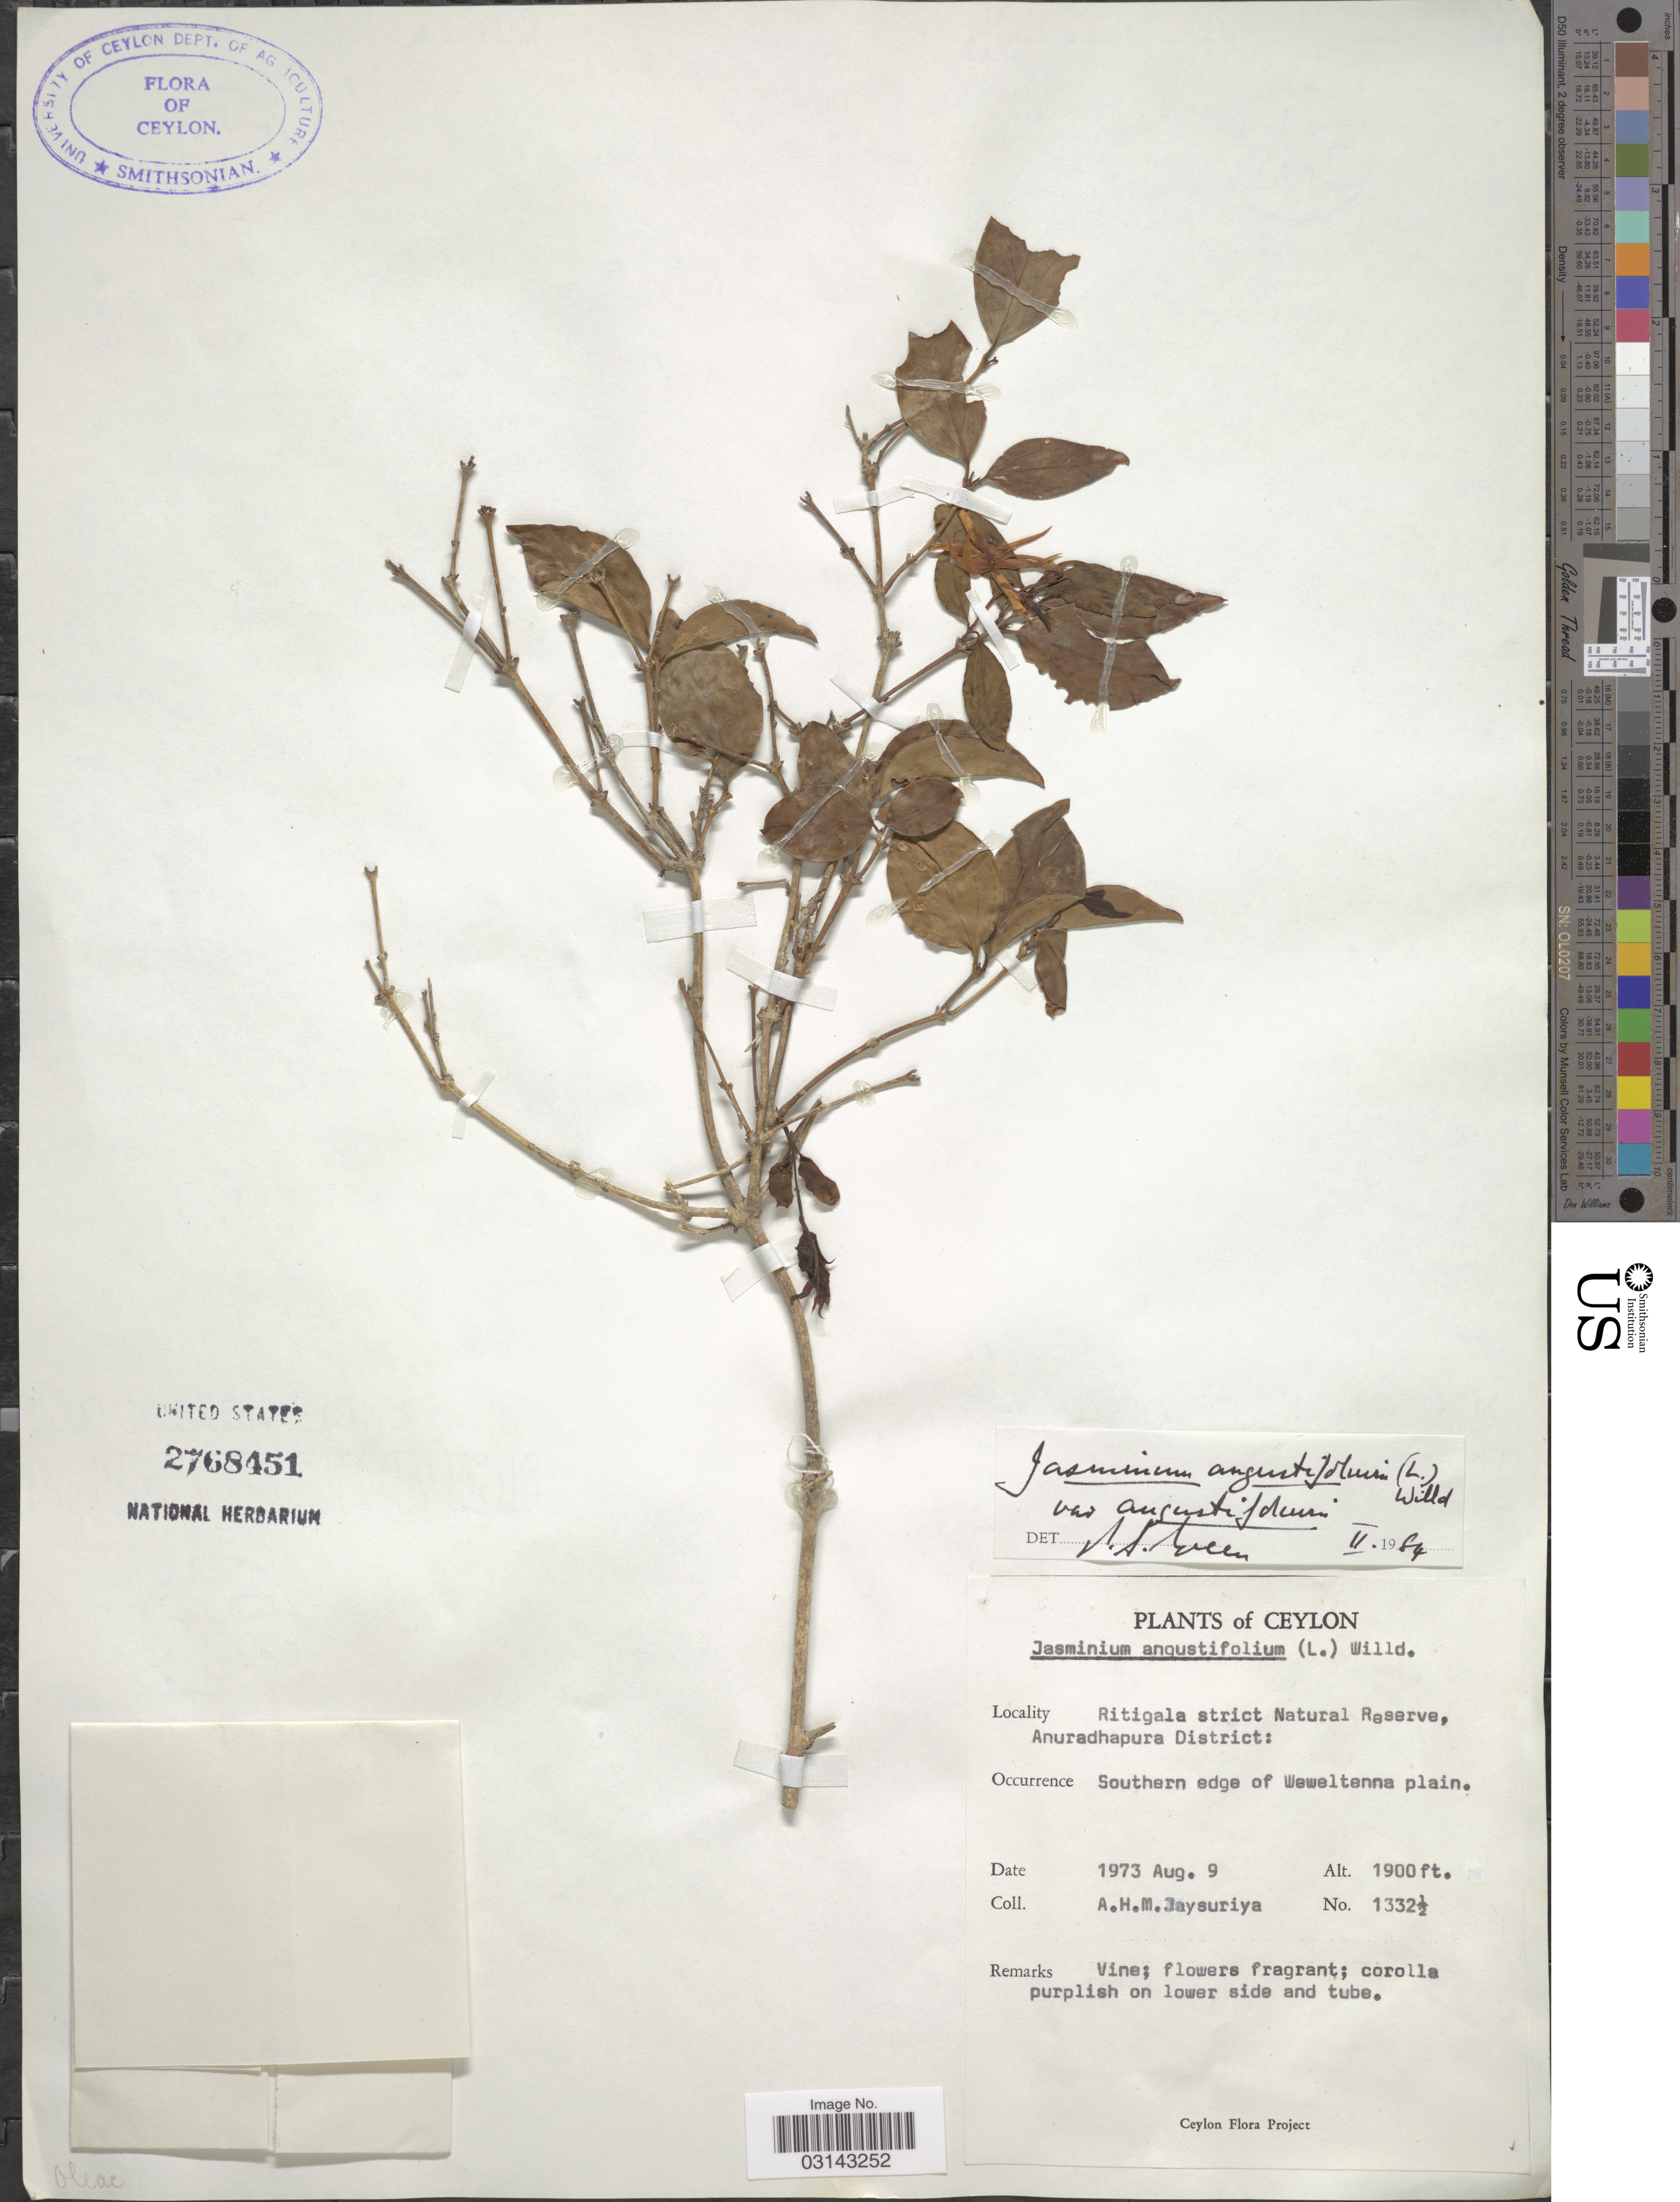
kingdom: Plantae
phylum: Tracheophyta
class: Magnoliopsida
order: Lamiales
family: Oleaceae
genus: Jasminum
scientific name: Jasminum angustifolium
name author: (L.) Willd.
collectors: A. H. Jayasuriya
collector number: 1332½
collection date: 1973-08-09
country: Sri Lanka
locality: Ceylon. Ritigala strict Natural Reserve, Anuradhapura District. Southern edge of Weweltenna plain.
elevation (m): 579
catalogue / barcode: US 2768451